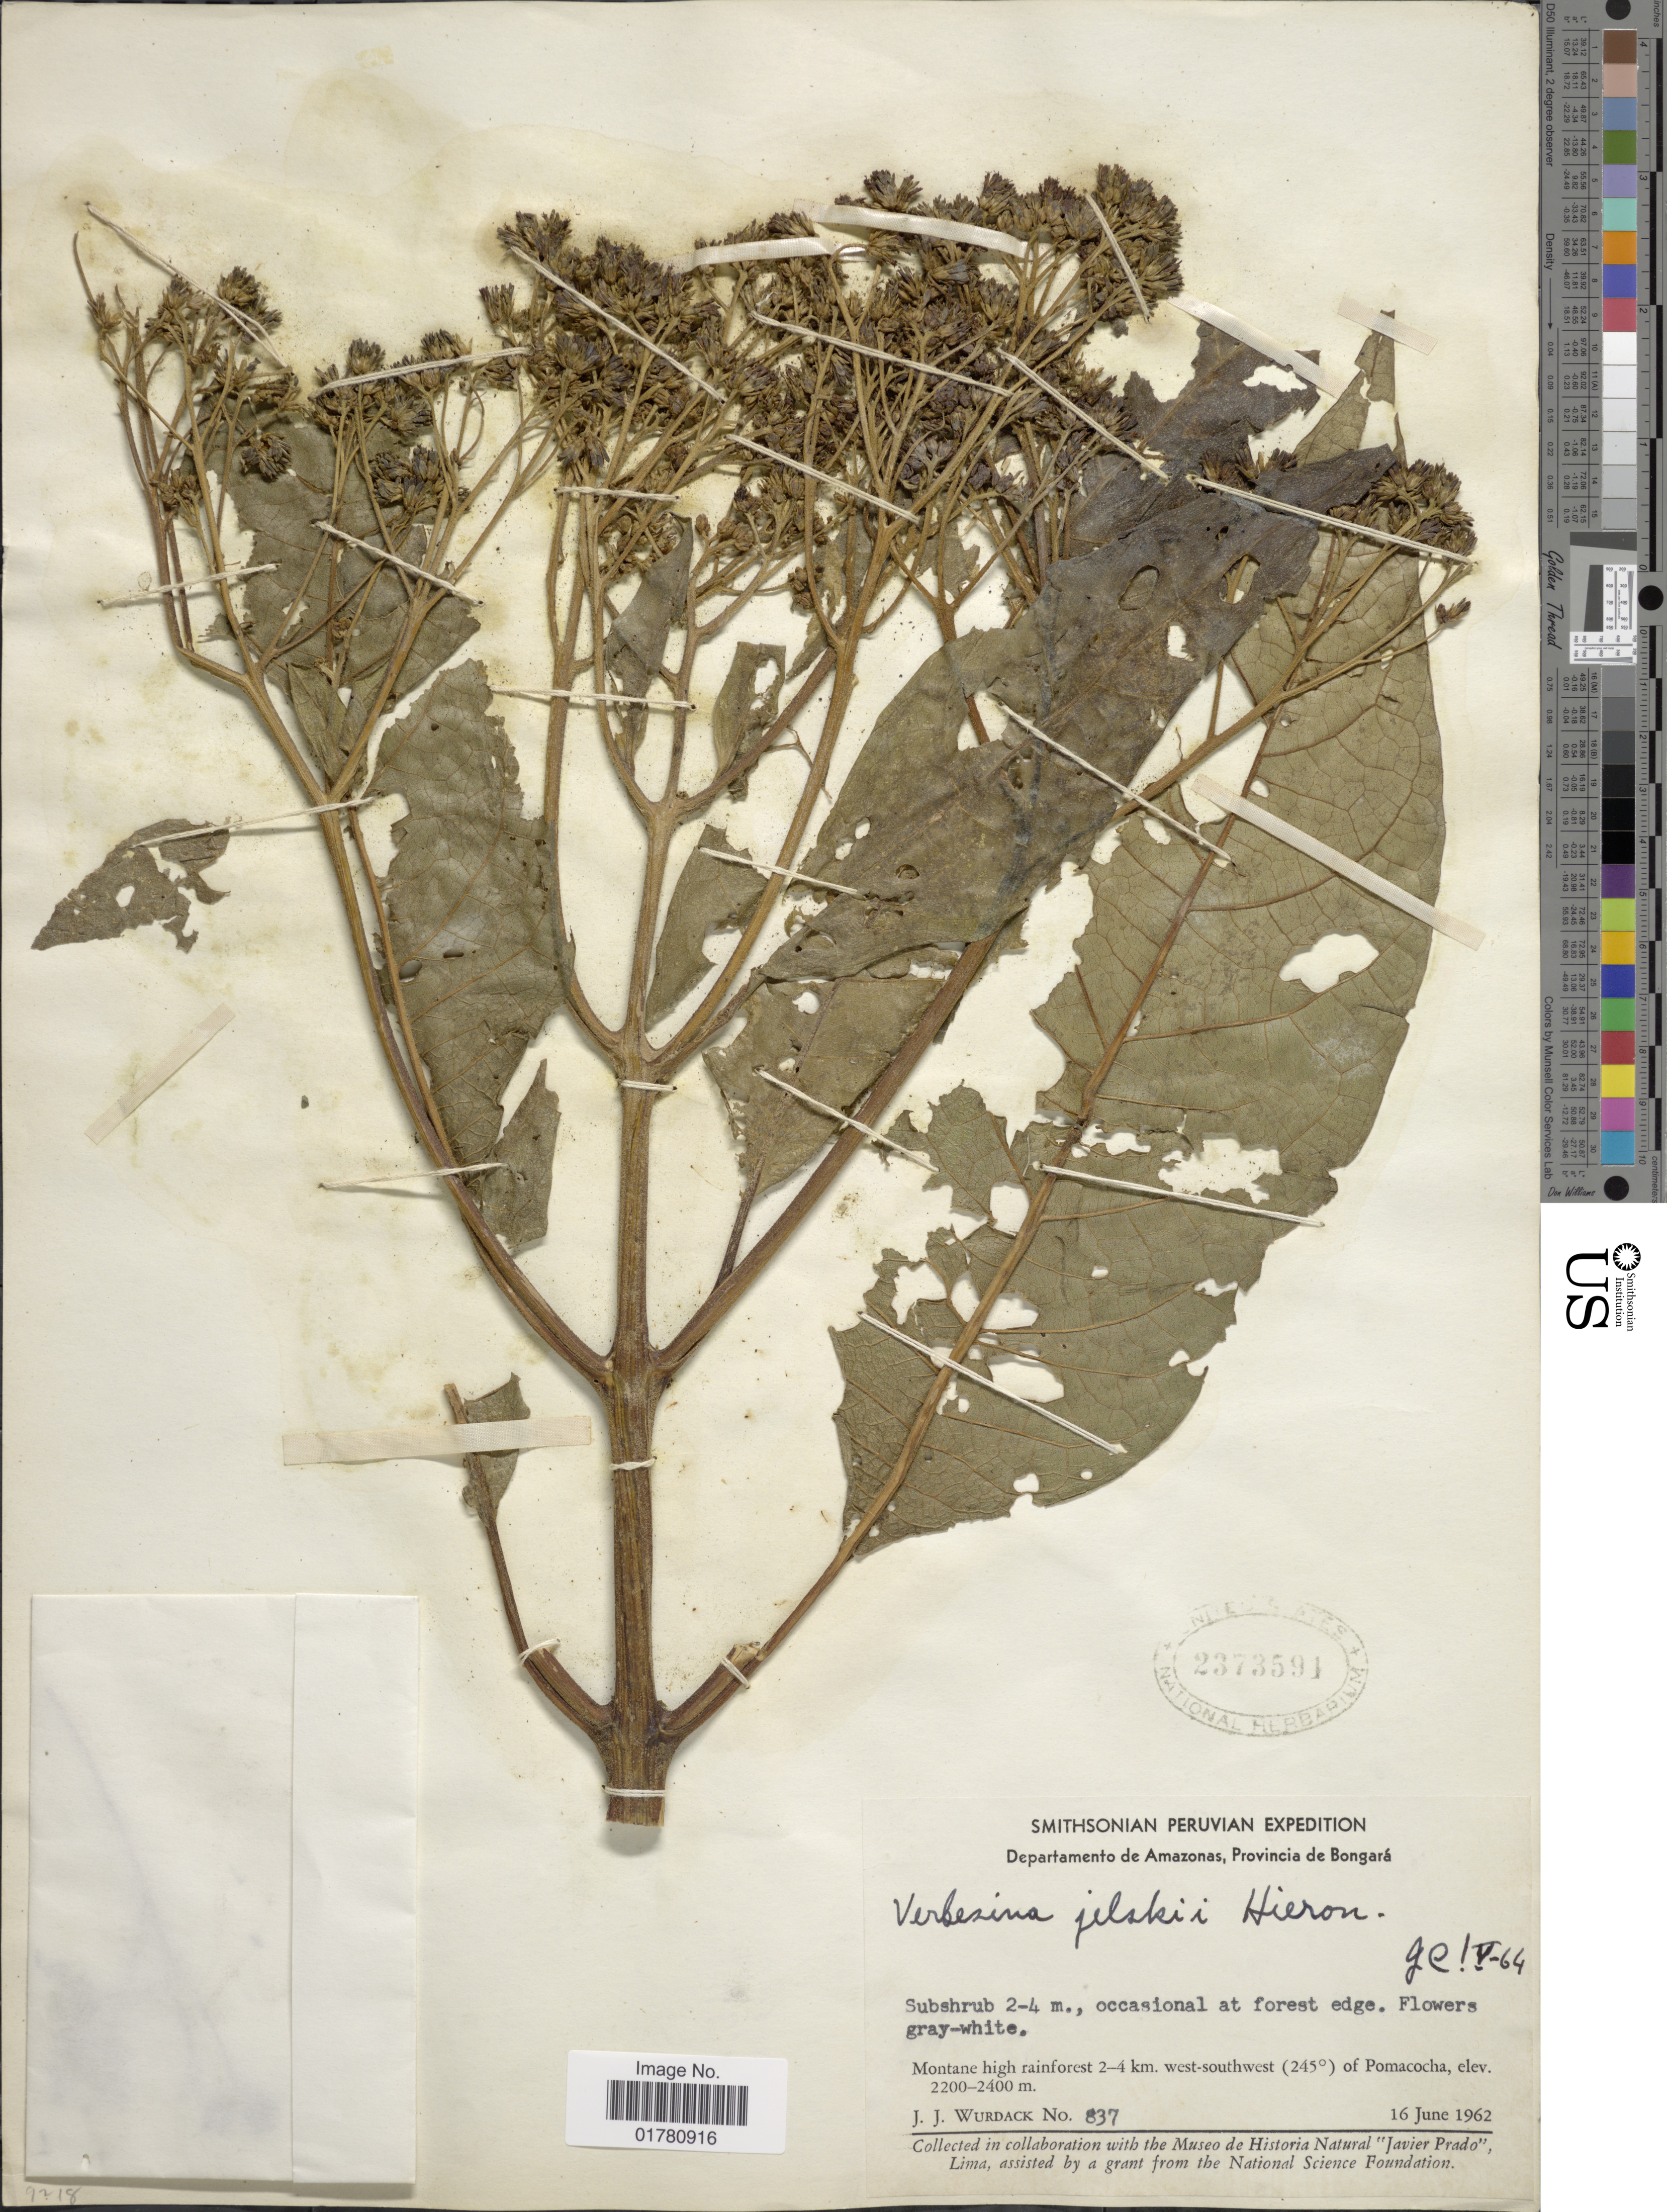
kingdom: Plantae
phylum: Tracheophyta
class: Magnoliopsida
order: Asterales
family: Asteraceae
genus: Verbesina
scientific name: Verbesina jelskii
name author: Hieron.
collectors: J. J. Wurdack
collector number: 837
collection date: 1962-06-16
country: Peru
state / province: Amazonas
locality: Departamento de Amazonas, Provincia de Bongará, Montane high rainforest 2-4 km west-southwest (245°) of Pomacocha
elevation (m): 2200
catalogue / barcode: US 2373591